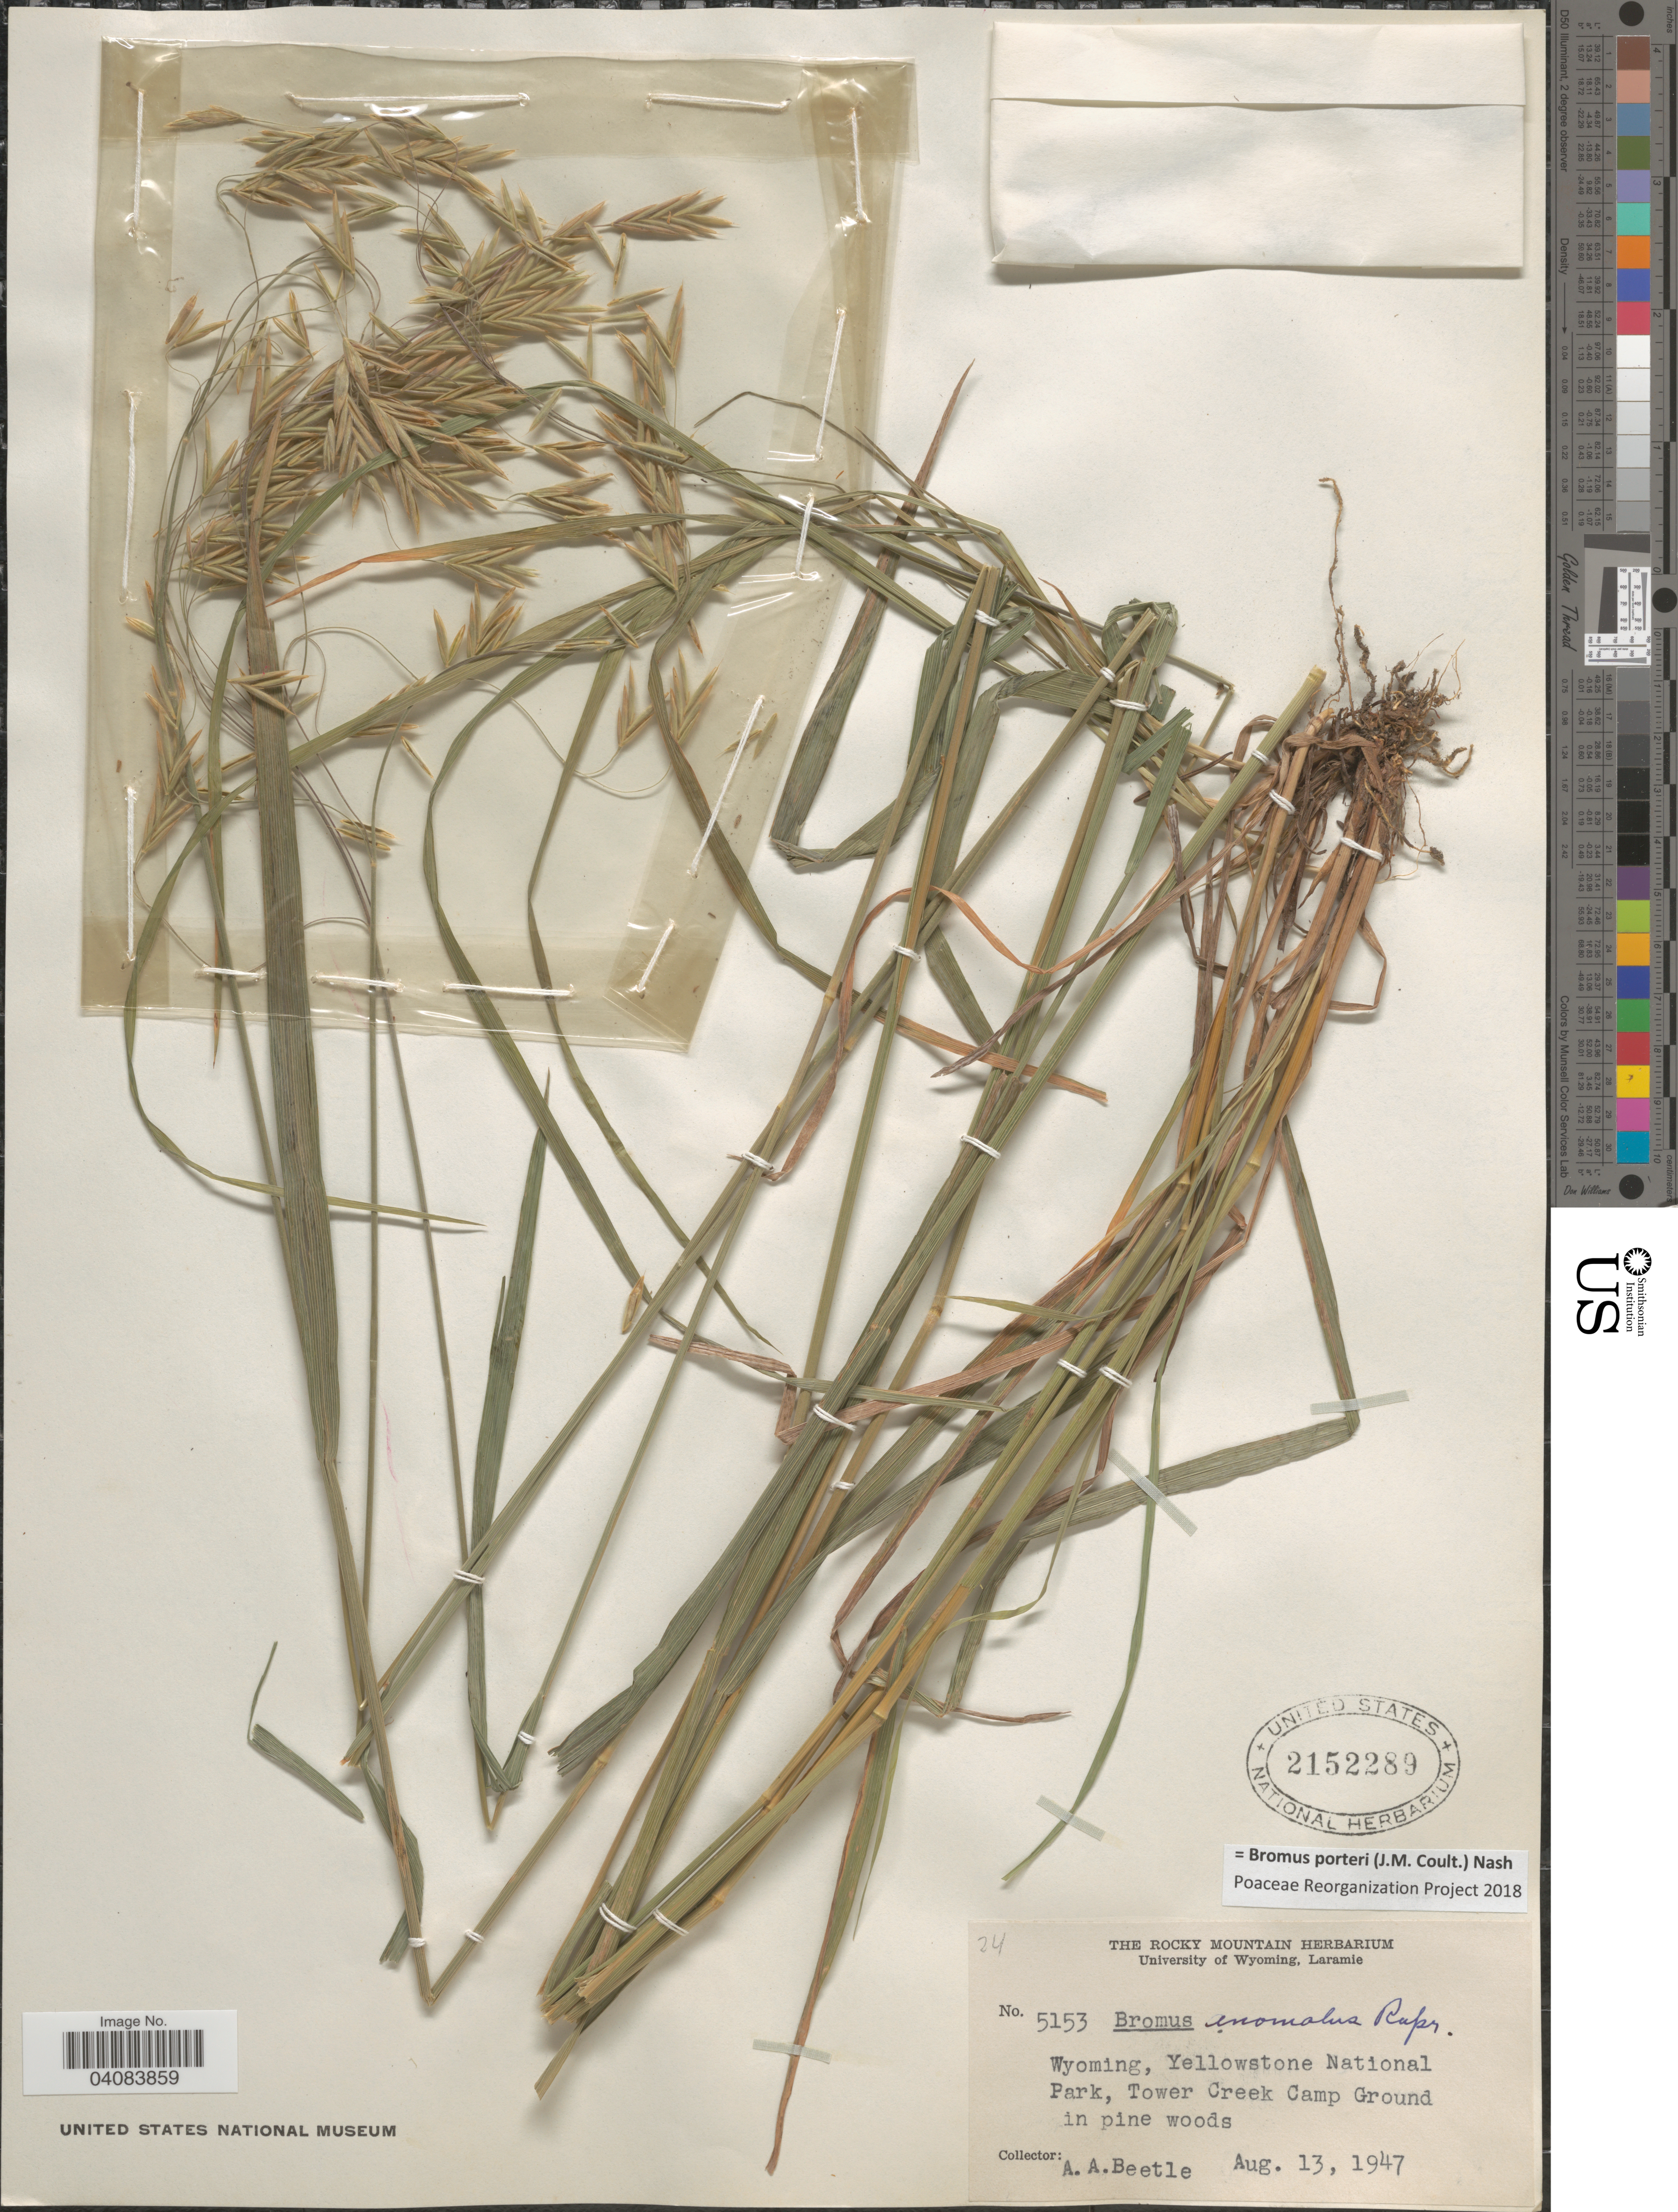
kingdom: Plantae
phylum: Tracheophyta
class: Liliopsida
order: Poales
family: Poaceae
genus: Bromus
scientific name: Bromus porteri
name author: (J.M. Coult.) Nash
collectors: A. A. Beetle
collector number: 5153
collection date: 1947-08-13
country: United States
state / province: Wyoming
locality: Yellowstone National Park, Tower Creek Camp Ground in pine woods.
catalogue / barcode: US 2152289